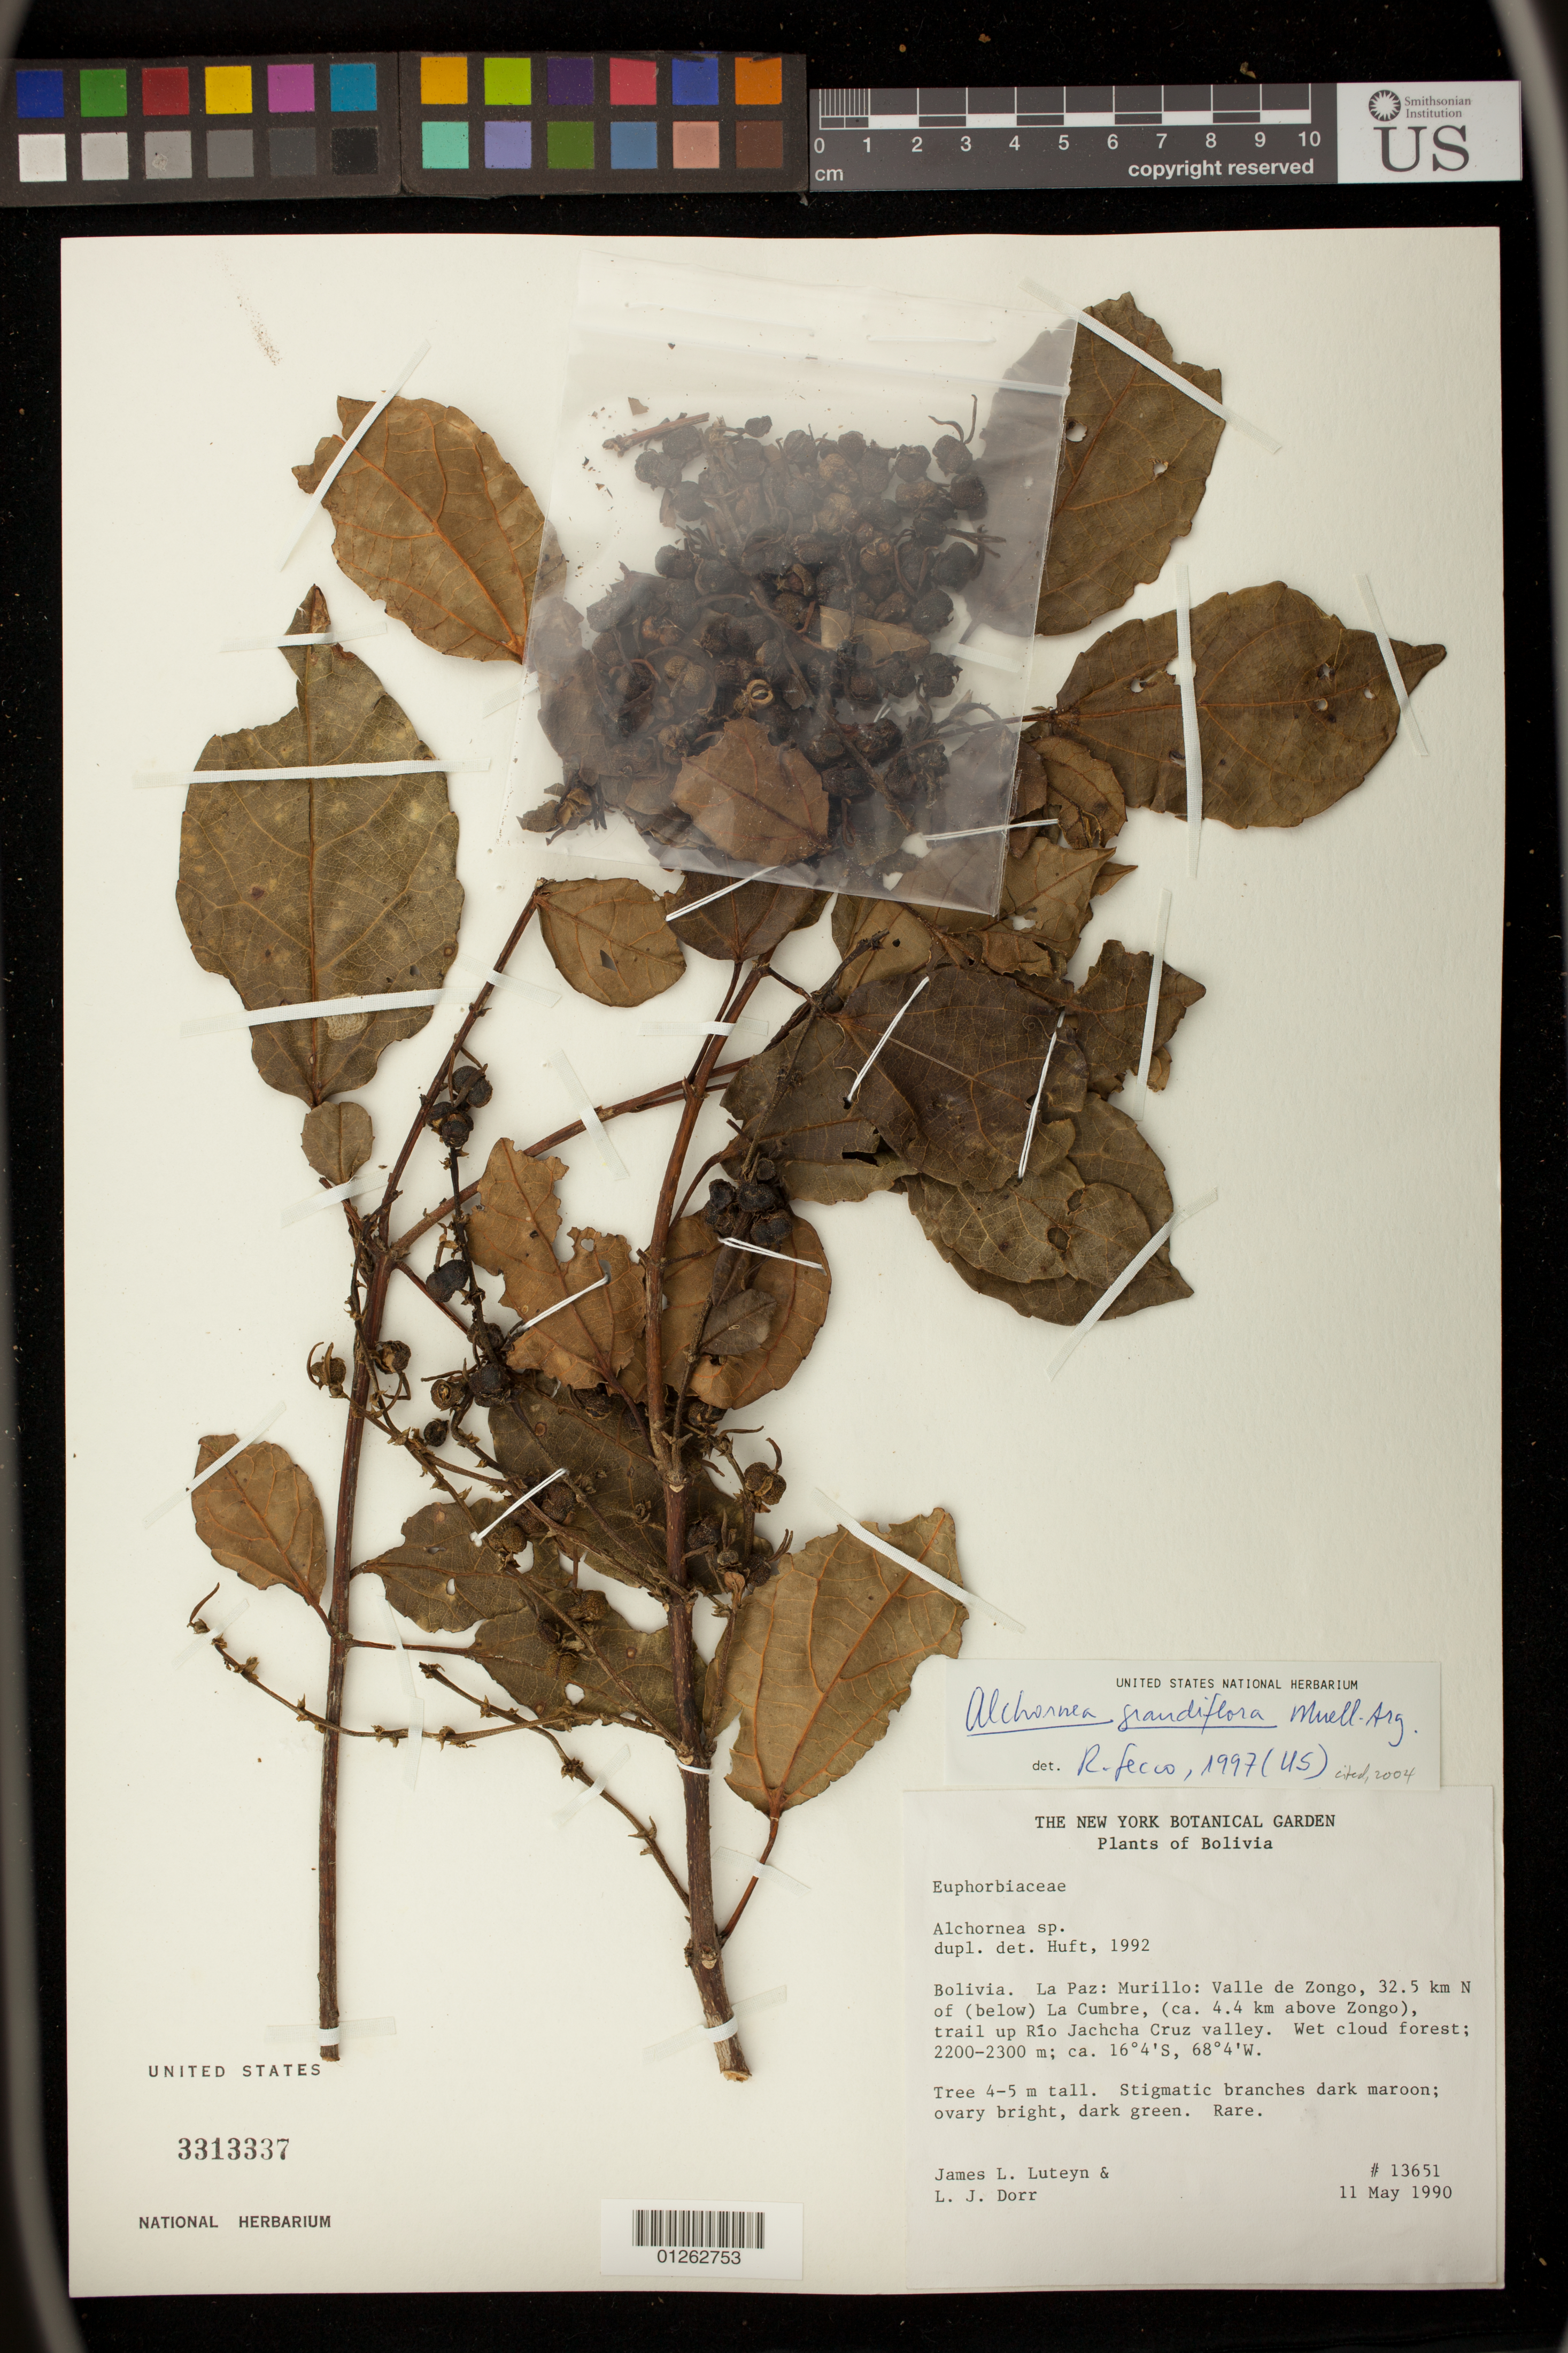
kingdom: Plantae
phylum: Tracheophyta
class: Magnoliopsida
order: Malpighiales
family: Euphorbiaceae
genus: Alchornea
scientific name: Alchornea grandiflora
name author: Müll. Arg.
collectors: J. L. Luteyn & L. J. Dorr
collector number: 13651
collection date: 1990-05-11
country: Bolivia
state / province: La Paz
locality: Murillo: Valle de Zongo, 32.5 km N of (below) La Cumbre, (ca. 4.4 km above Zongo) trail up Rfo Jachcha Cruz valley.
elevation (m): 2200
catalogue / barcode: US 3313337